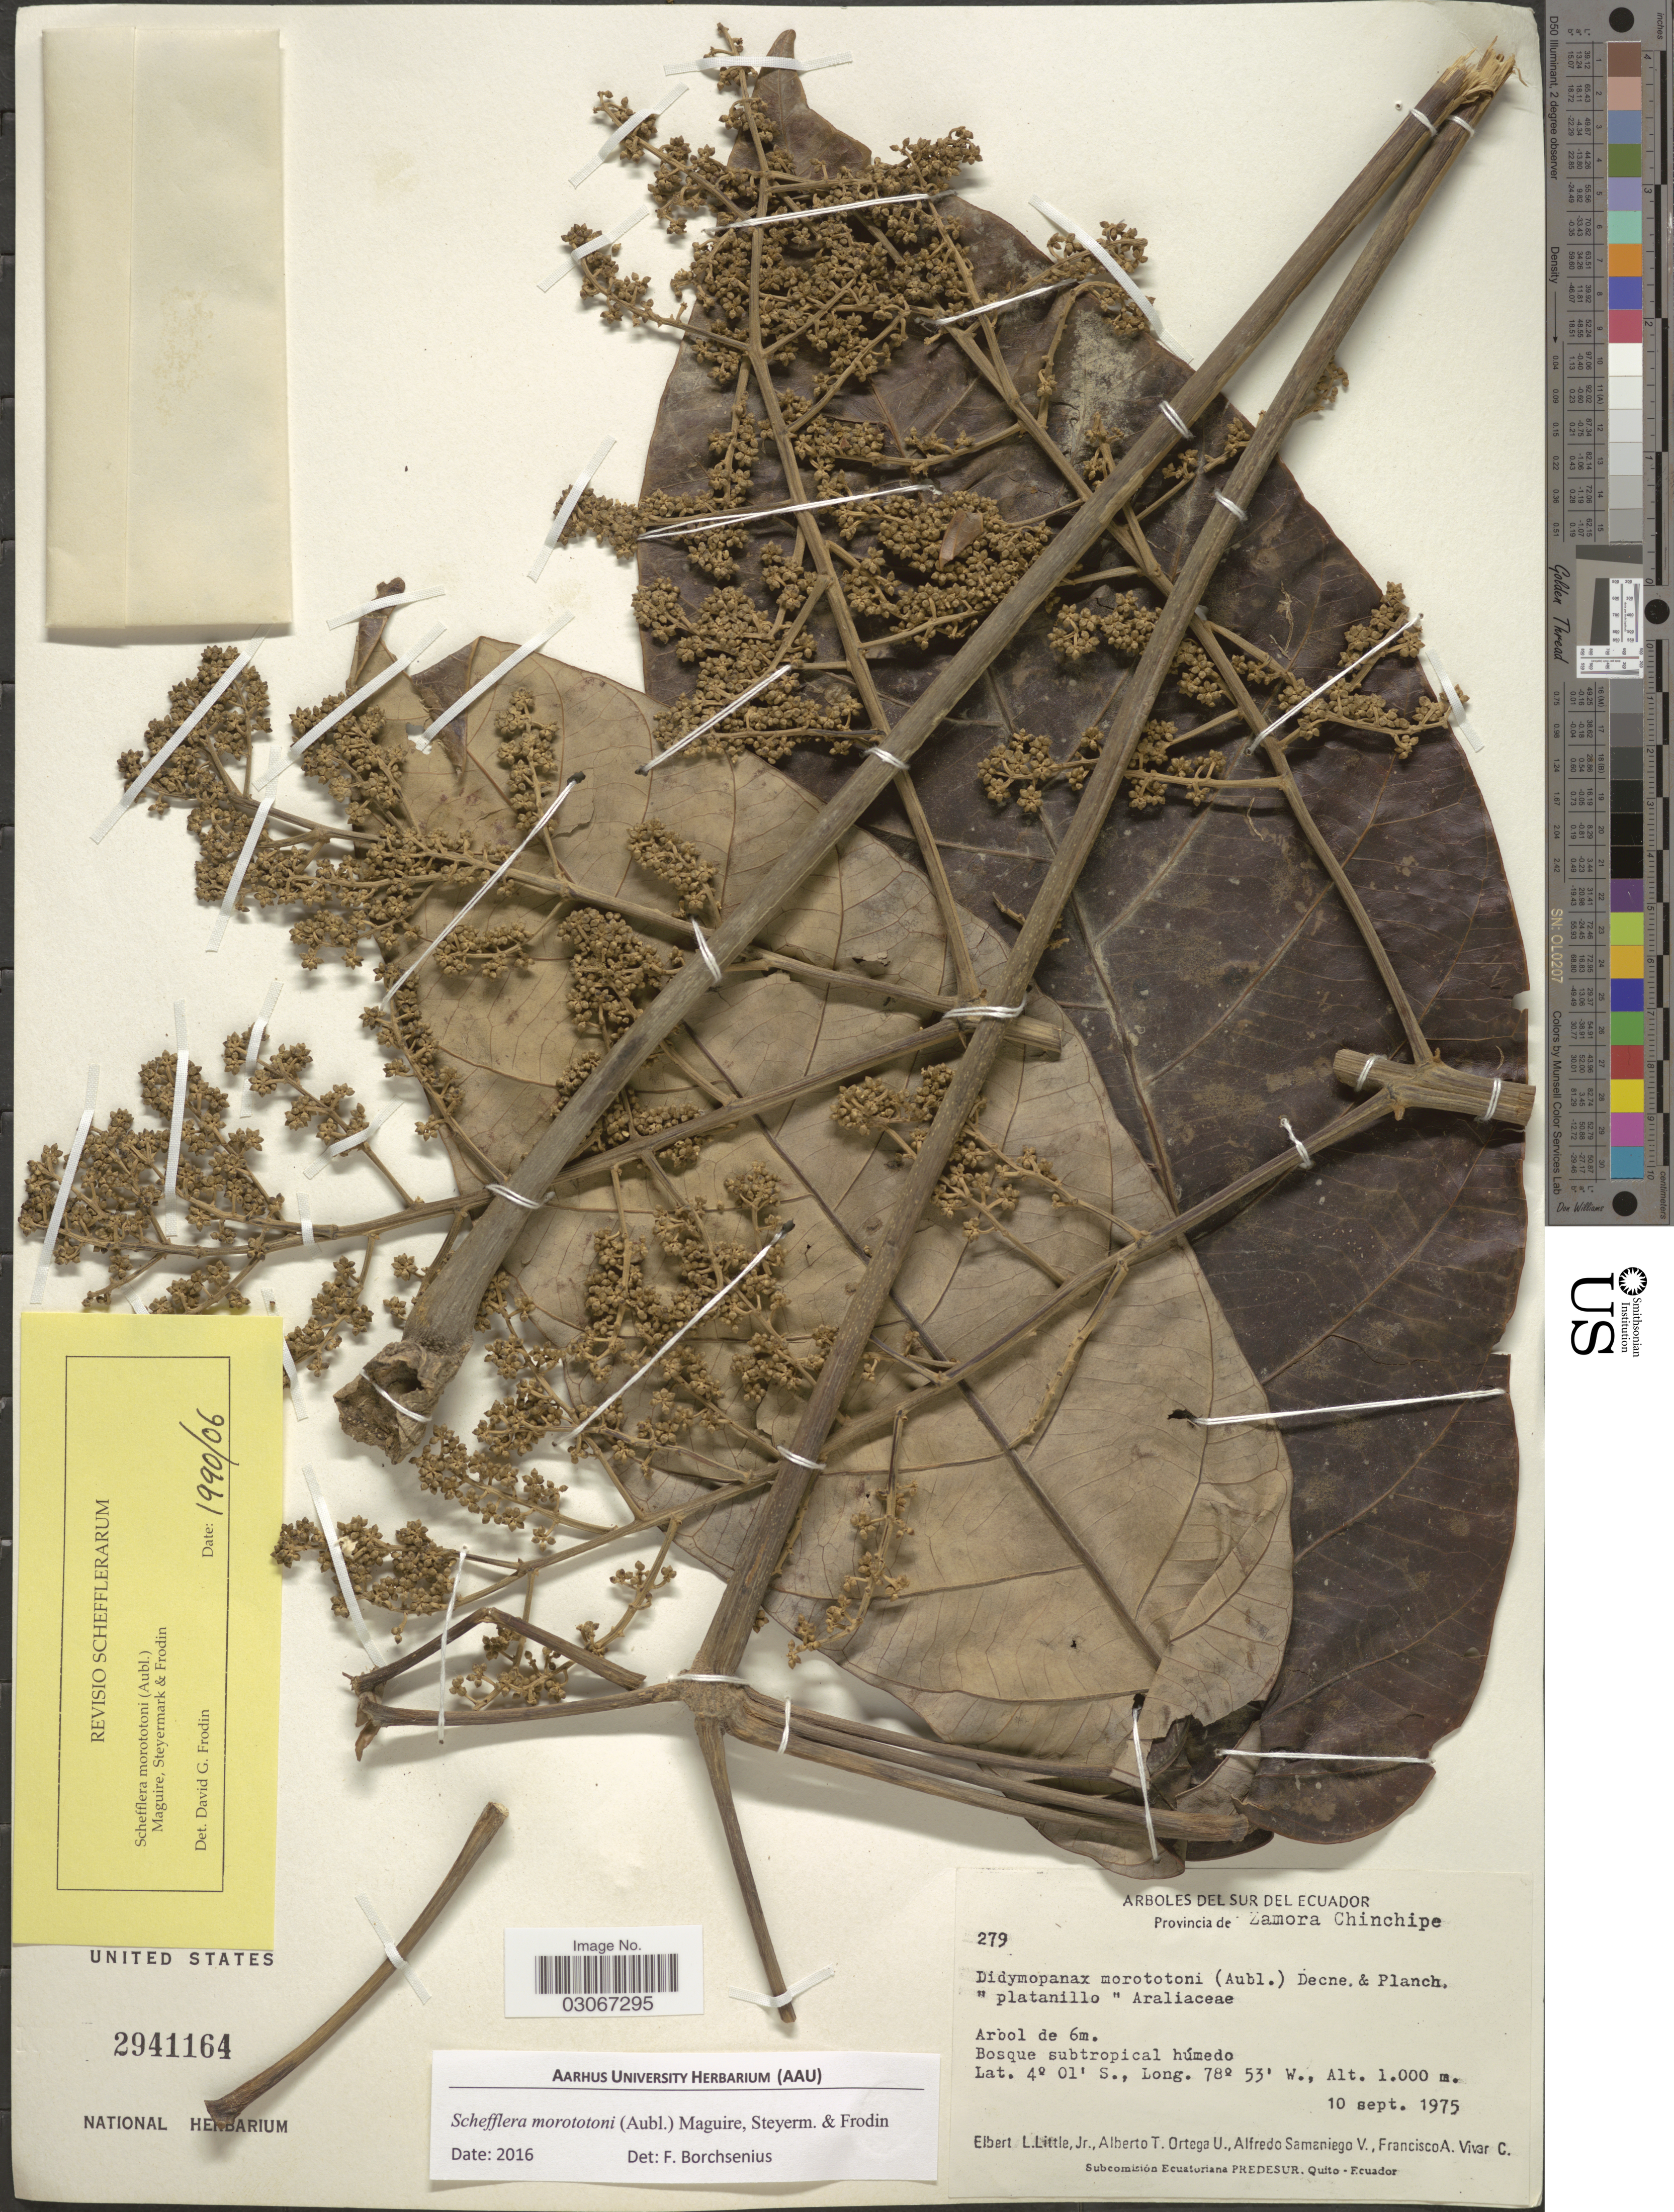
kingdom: Plantae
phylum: Tracheophyta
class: Magnoliopsida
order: Apiales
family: Araliaceae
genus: Schefflera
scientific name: Schefflera morototoni (Aubl.) Maguire, Steyerm. & Frodin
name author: (Aubl.) Maguire et al.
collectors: E. L. Little, A. T. Ortega U., A. V. Samaniego & F. A. Vivar C.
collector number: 279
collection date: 1975-09-10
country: Ecuador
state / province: Zamora-Chinchipe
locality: Bosque subtropical húmedo.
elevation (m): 1000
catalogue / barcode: US 2941164